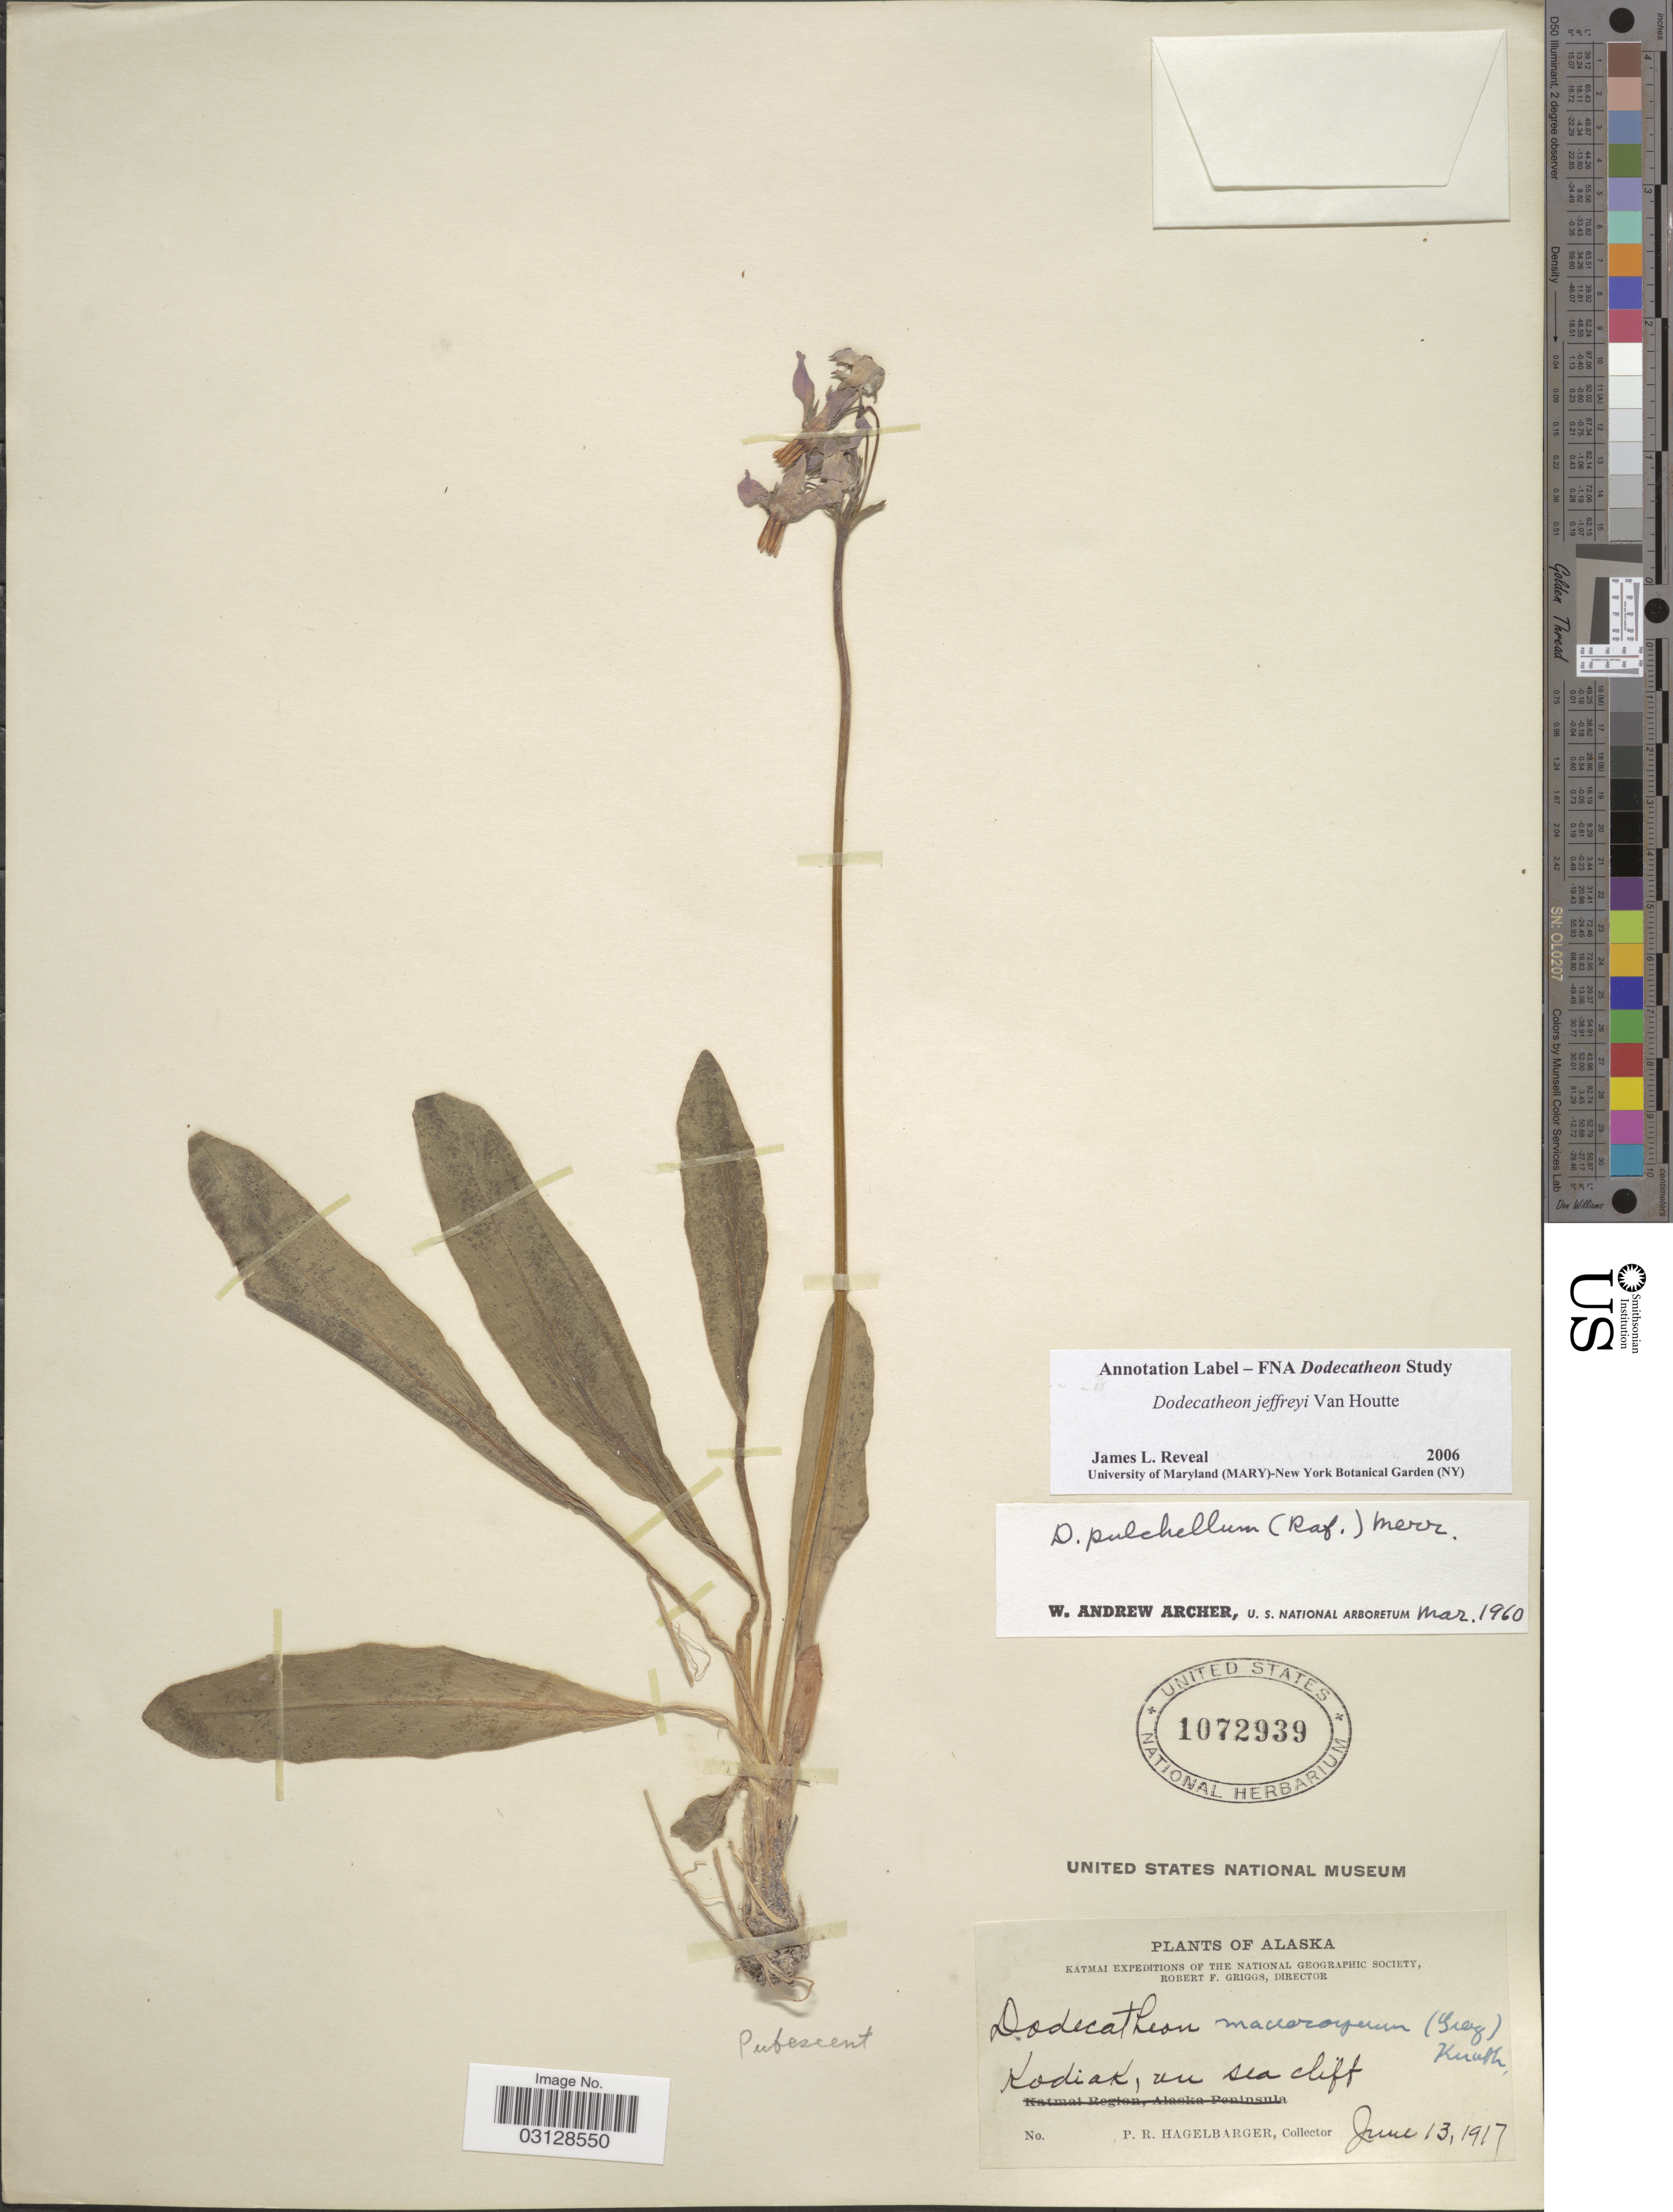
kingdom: Plantae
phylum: Tracheophyta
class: Magnoliopsida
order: Ericales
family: Primulaceae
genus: Dodecatheon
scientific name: Dodecatheon jeffreyi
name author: Van Houtte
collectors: P. Hagelbarger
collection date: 1917-06-13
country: United States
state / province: Alaska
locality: Kodiak, on sea cliff.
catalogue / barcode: US 1072939